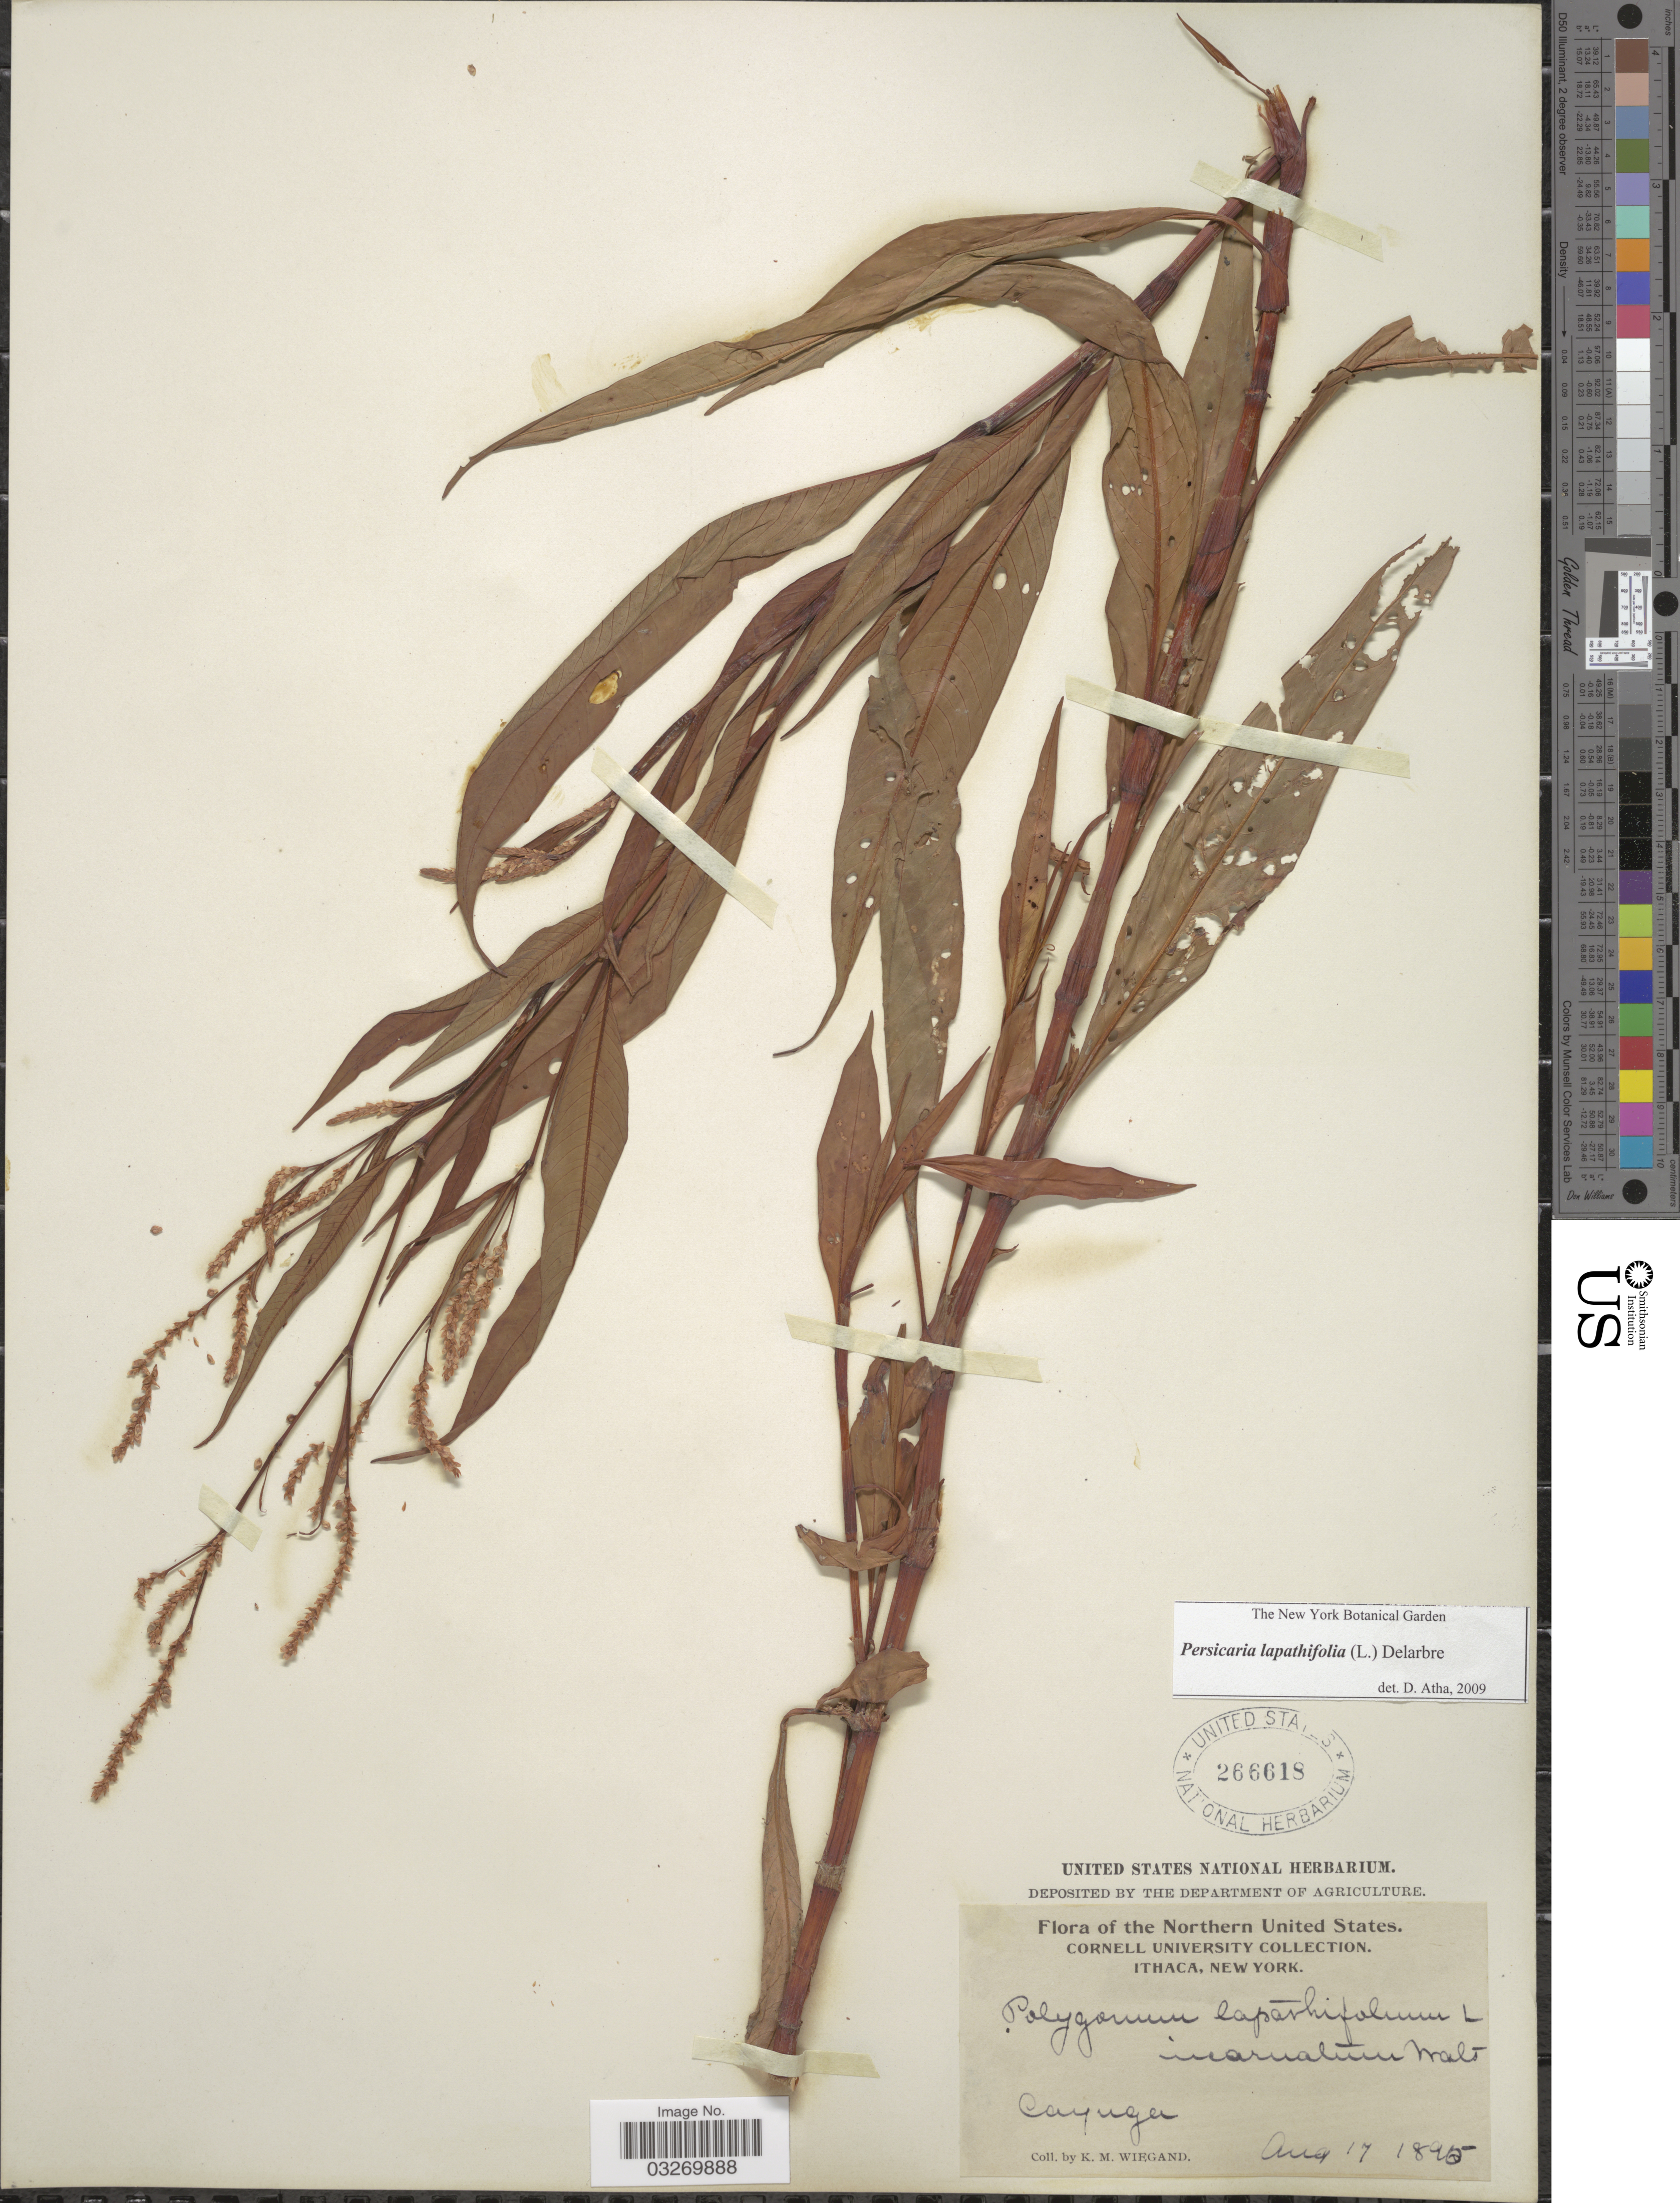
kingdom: Plantae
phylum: Tracheophyta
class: Magnoliopsida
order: Caryophyllales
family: Polygonaceae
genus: Persicaria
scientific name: Persicaria lapathifolia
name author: (L.) Delarbre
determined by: Atha, D. E.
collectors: K. M. Wiegand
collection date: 1895-08-17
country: United States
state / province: New York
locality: Northern United States. Cayuga.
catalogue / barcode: US 266618